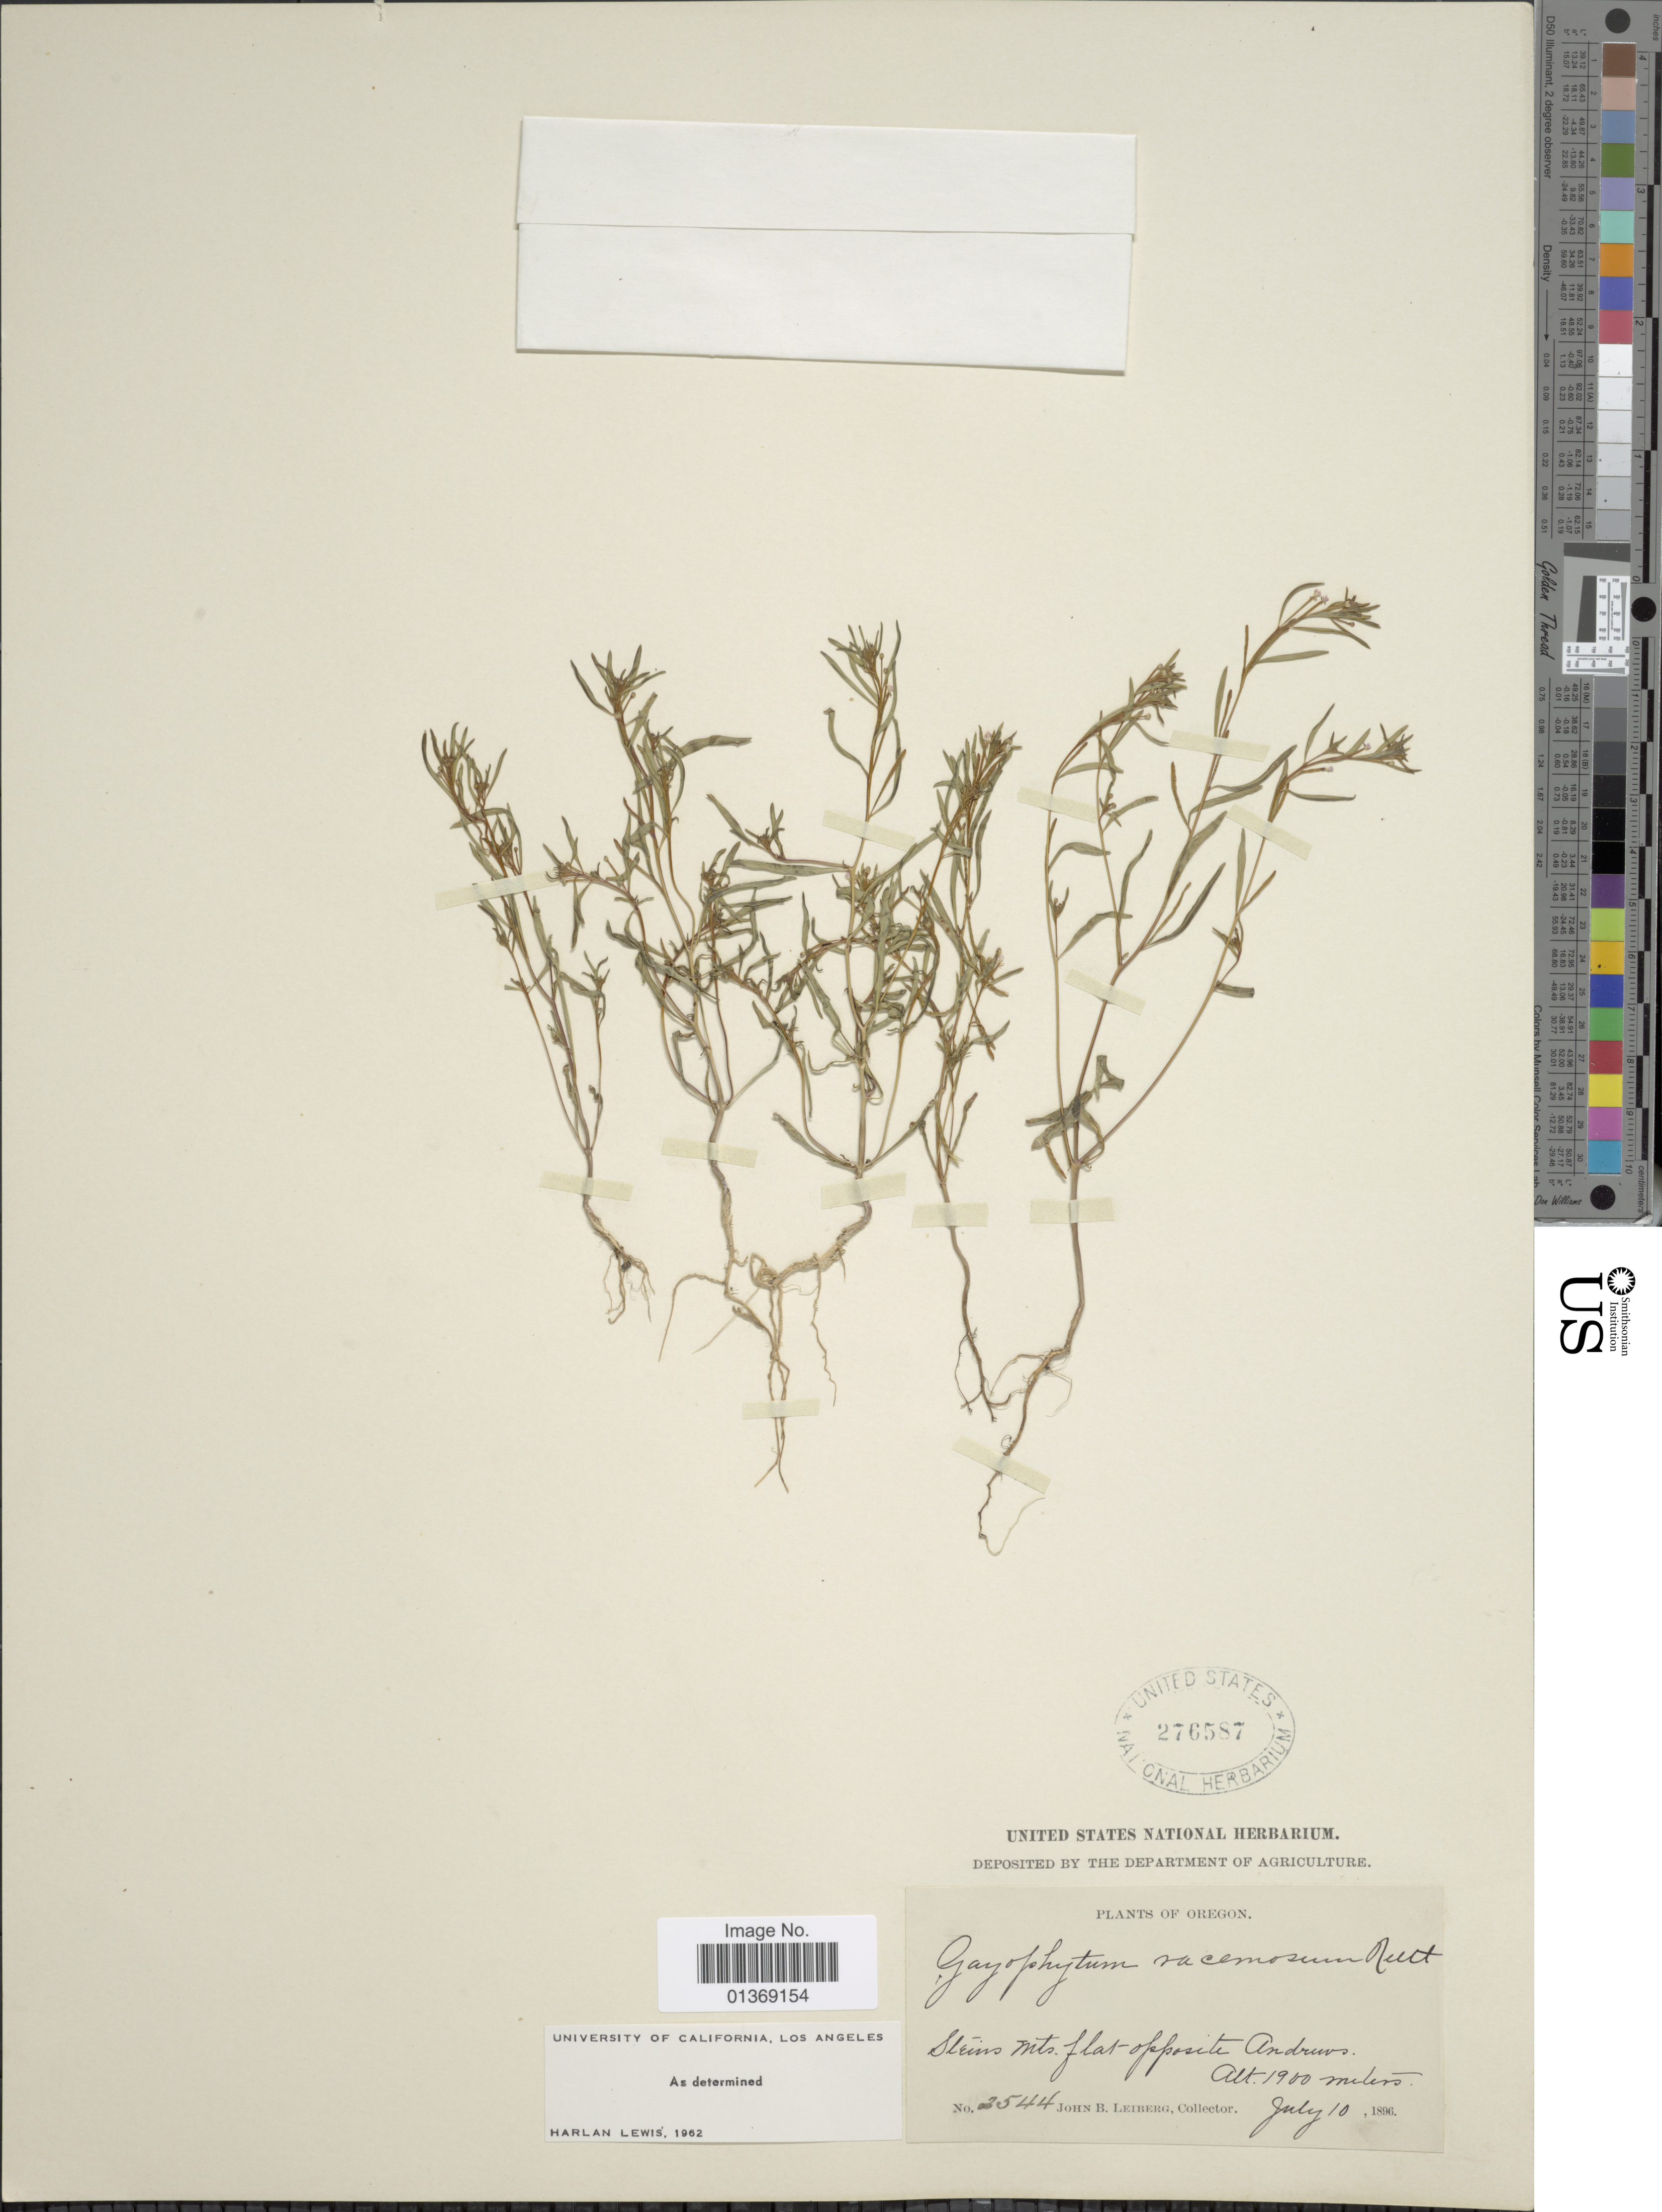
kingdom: Plantae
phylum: Tracheophyta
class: Magnoliopsida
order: Myrtales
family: Onagraceae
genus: Gayophytum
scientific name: Gayophytum racemosum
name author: Torr. & A. Gray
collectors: J. B. Leiberg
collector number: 2544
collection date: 1896-07-10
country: United States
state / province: Oregon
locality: Steins Mts. [Steens Mts.] flat opposite Andrews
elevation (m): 1900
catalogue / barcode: US 276587